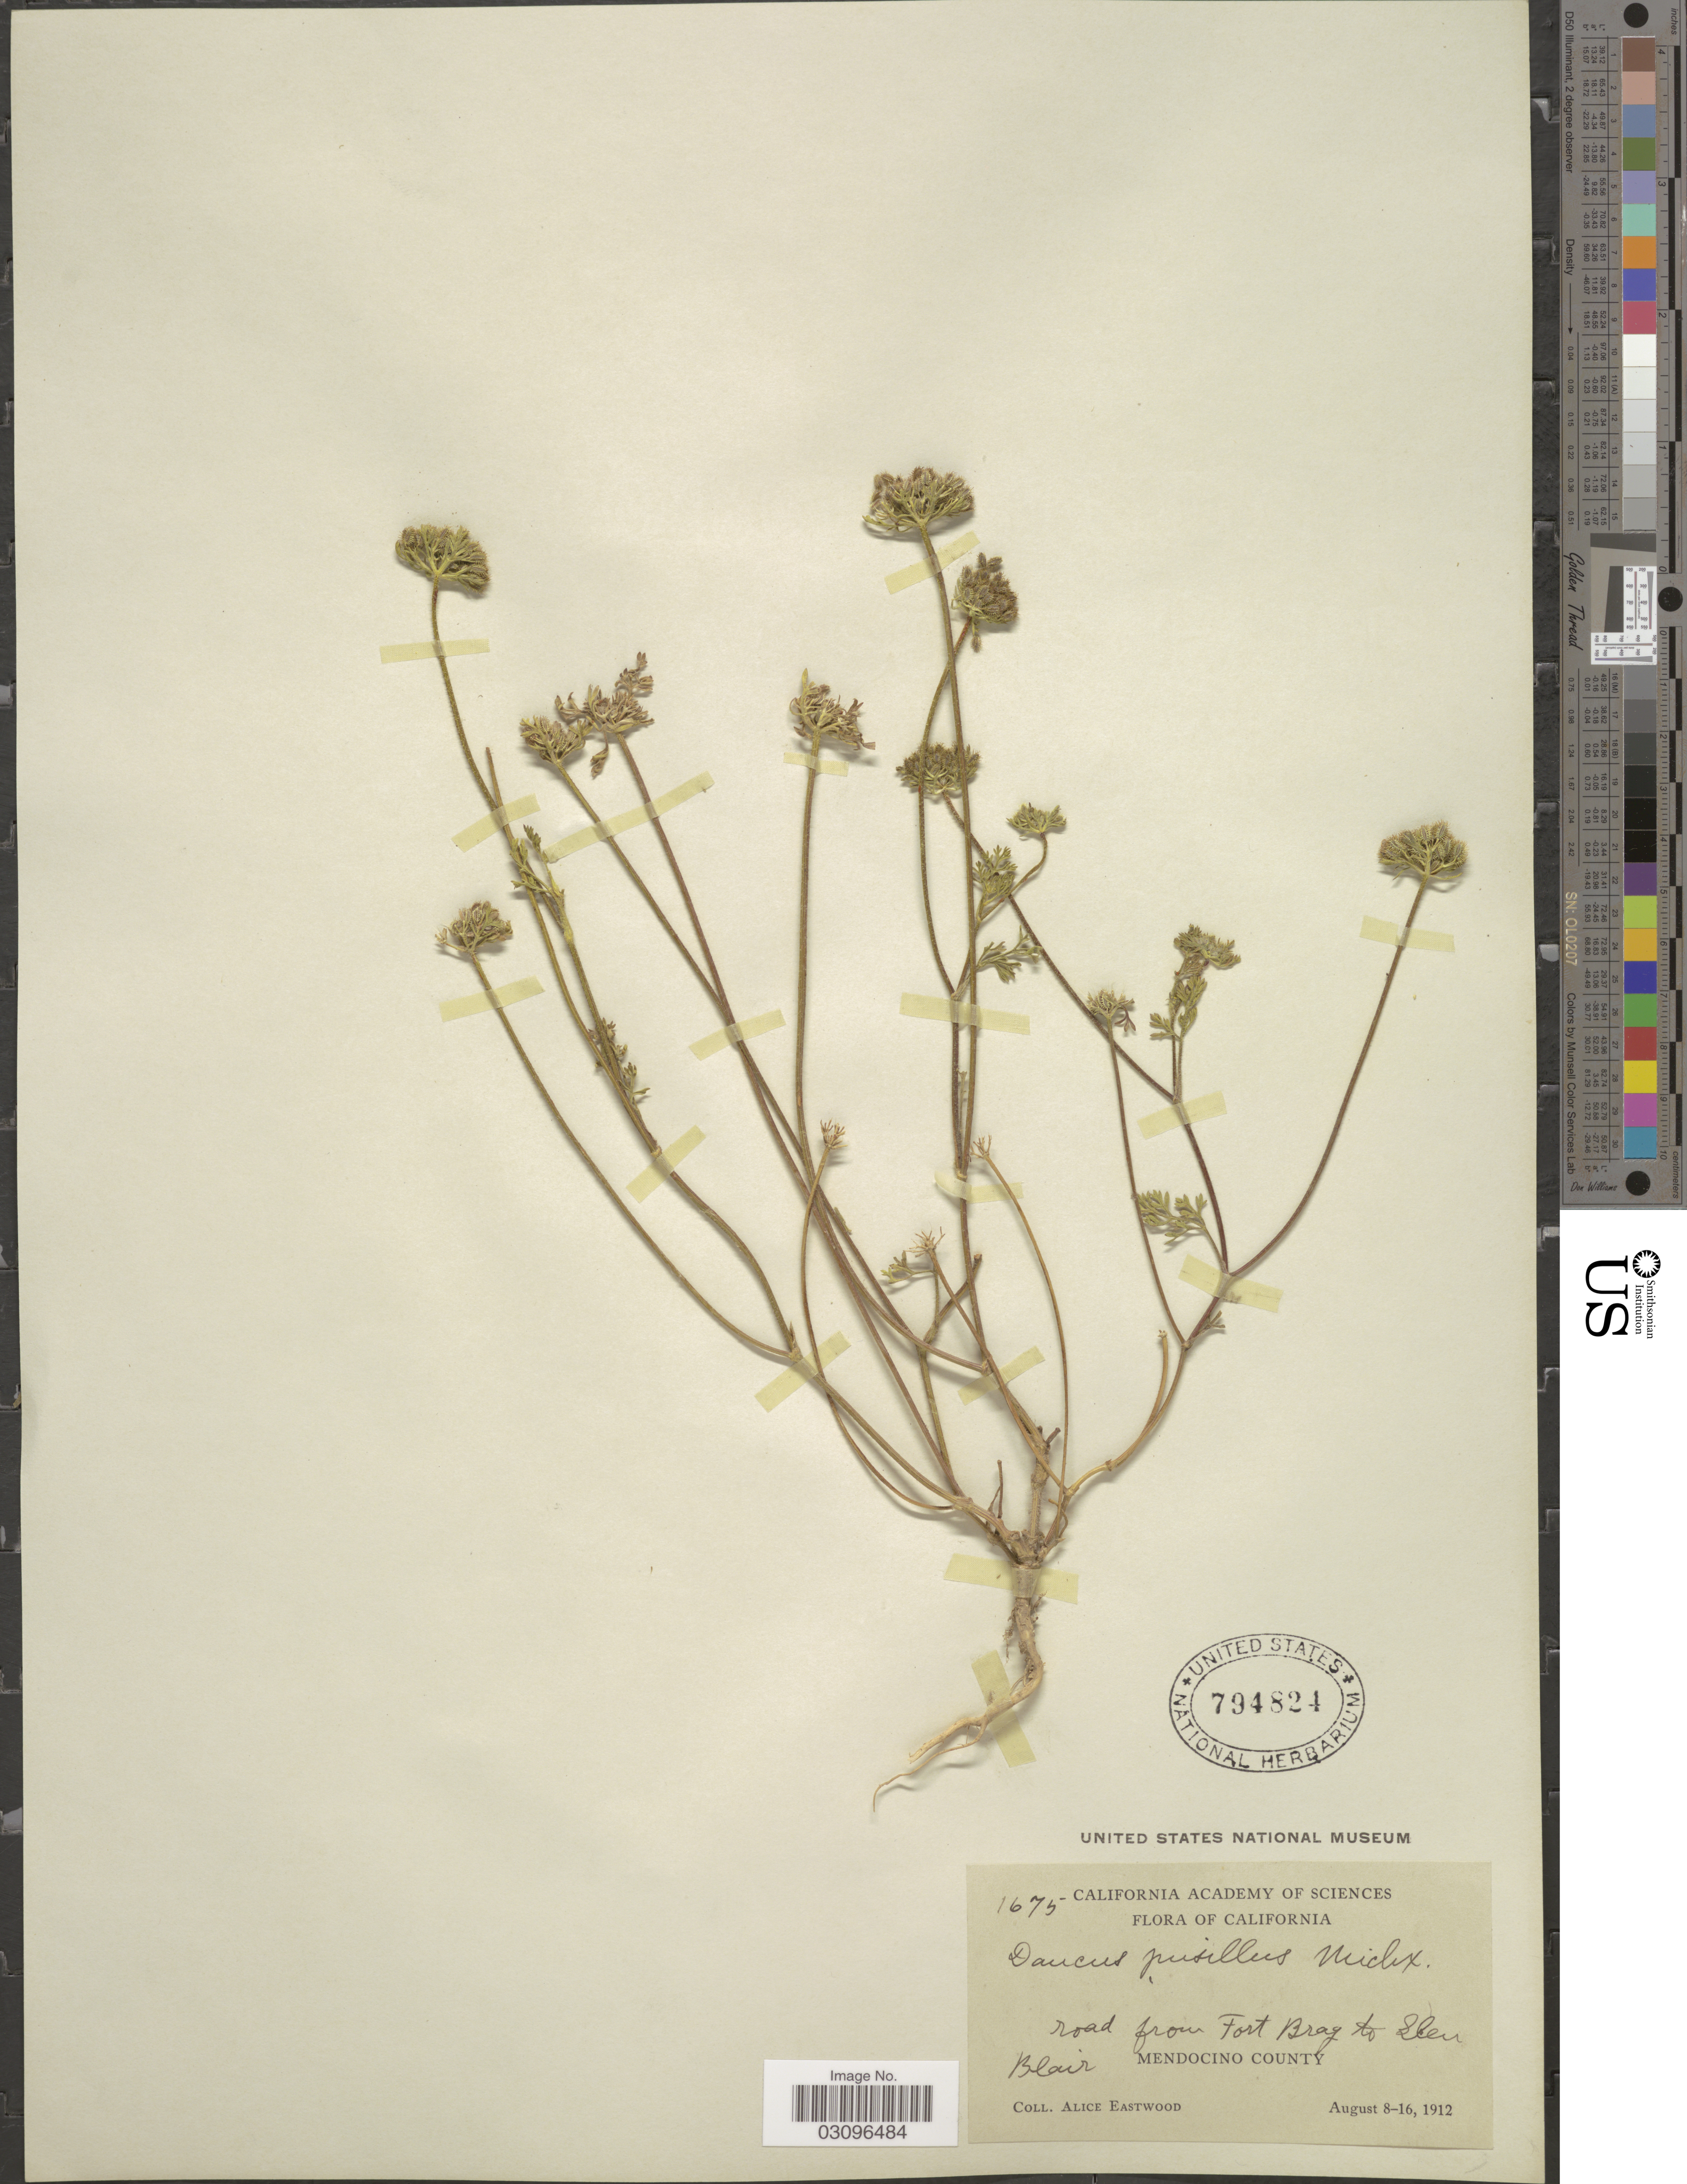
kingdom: Plantae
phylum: Tracheophyta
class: Magnoliopsida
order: Apiales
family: Apiaceae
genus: Daucus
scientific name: Daucus pusillus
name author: Michx.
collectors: A. Eastwood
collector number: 1675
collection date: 1912-08-08/1912-08-16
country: United States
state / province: California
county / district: Mendocino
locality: Road from Fort Brag to Glen Blair, Mendocino County.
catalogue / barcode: US 794824